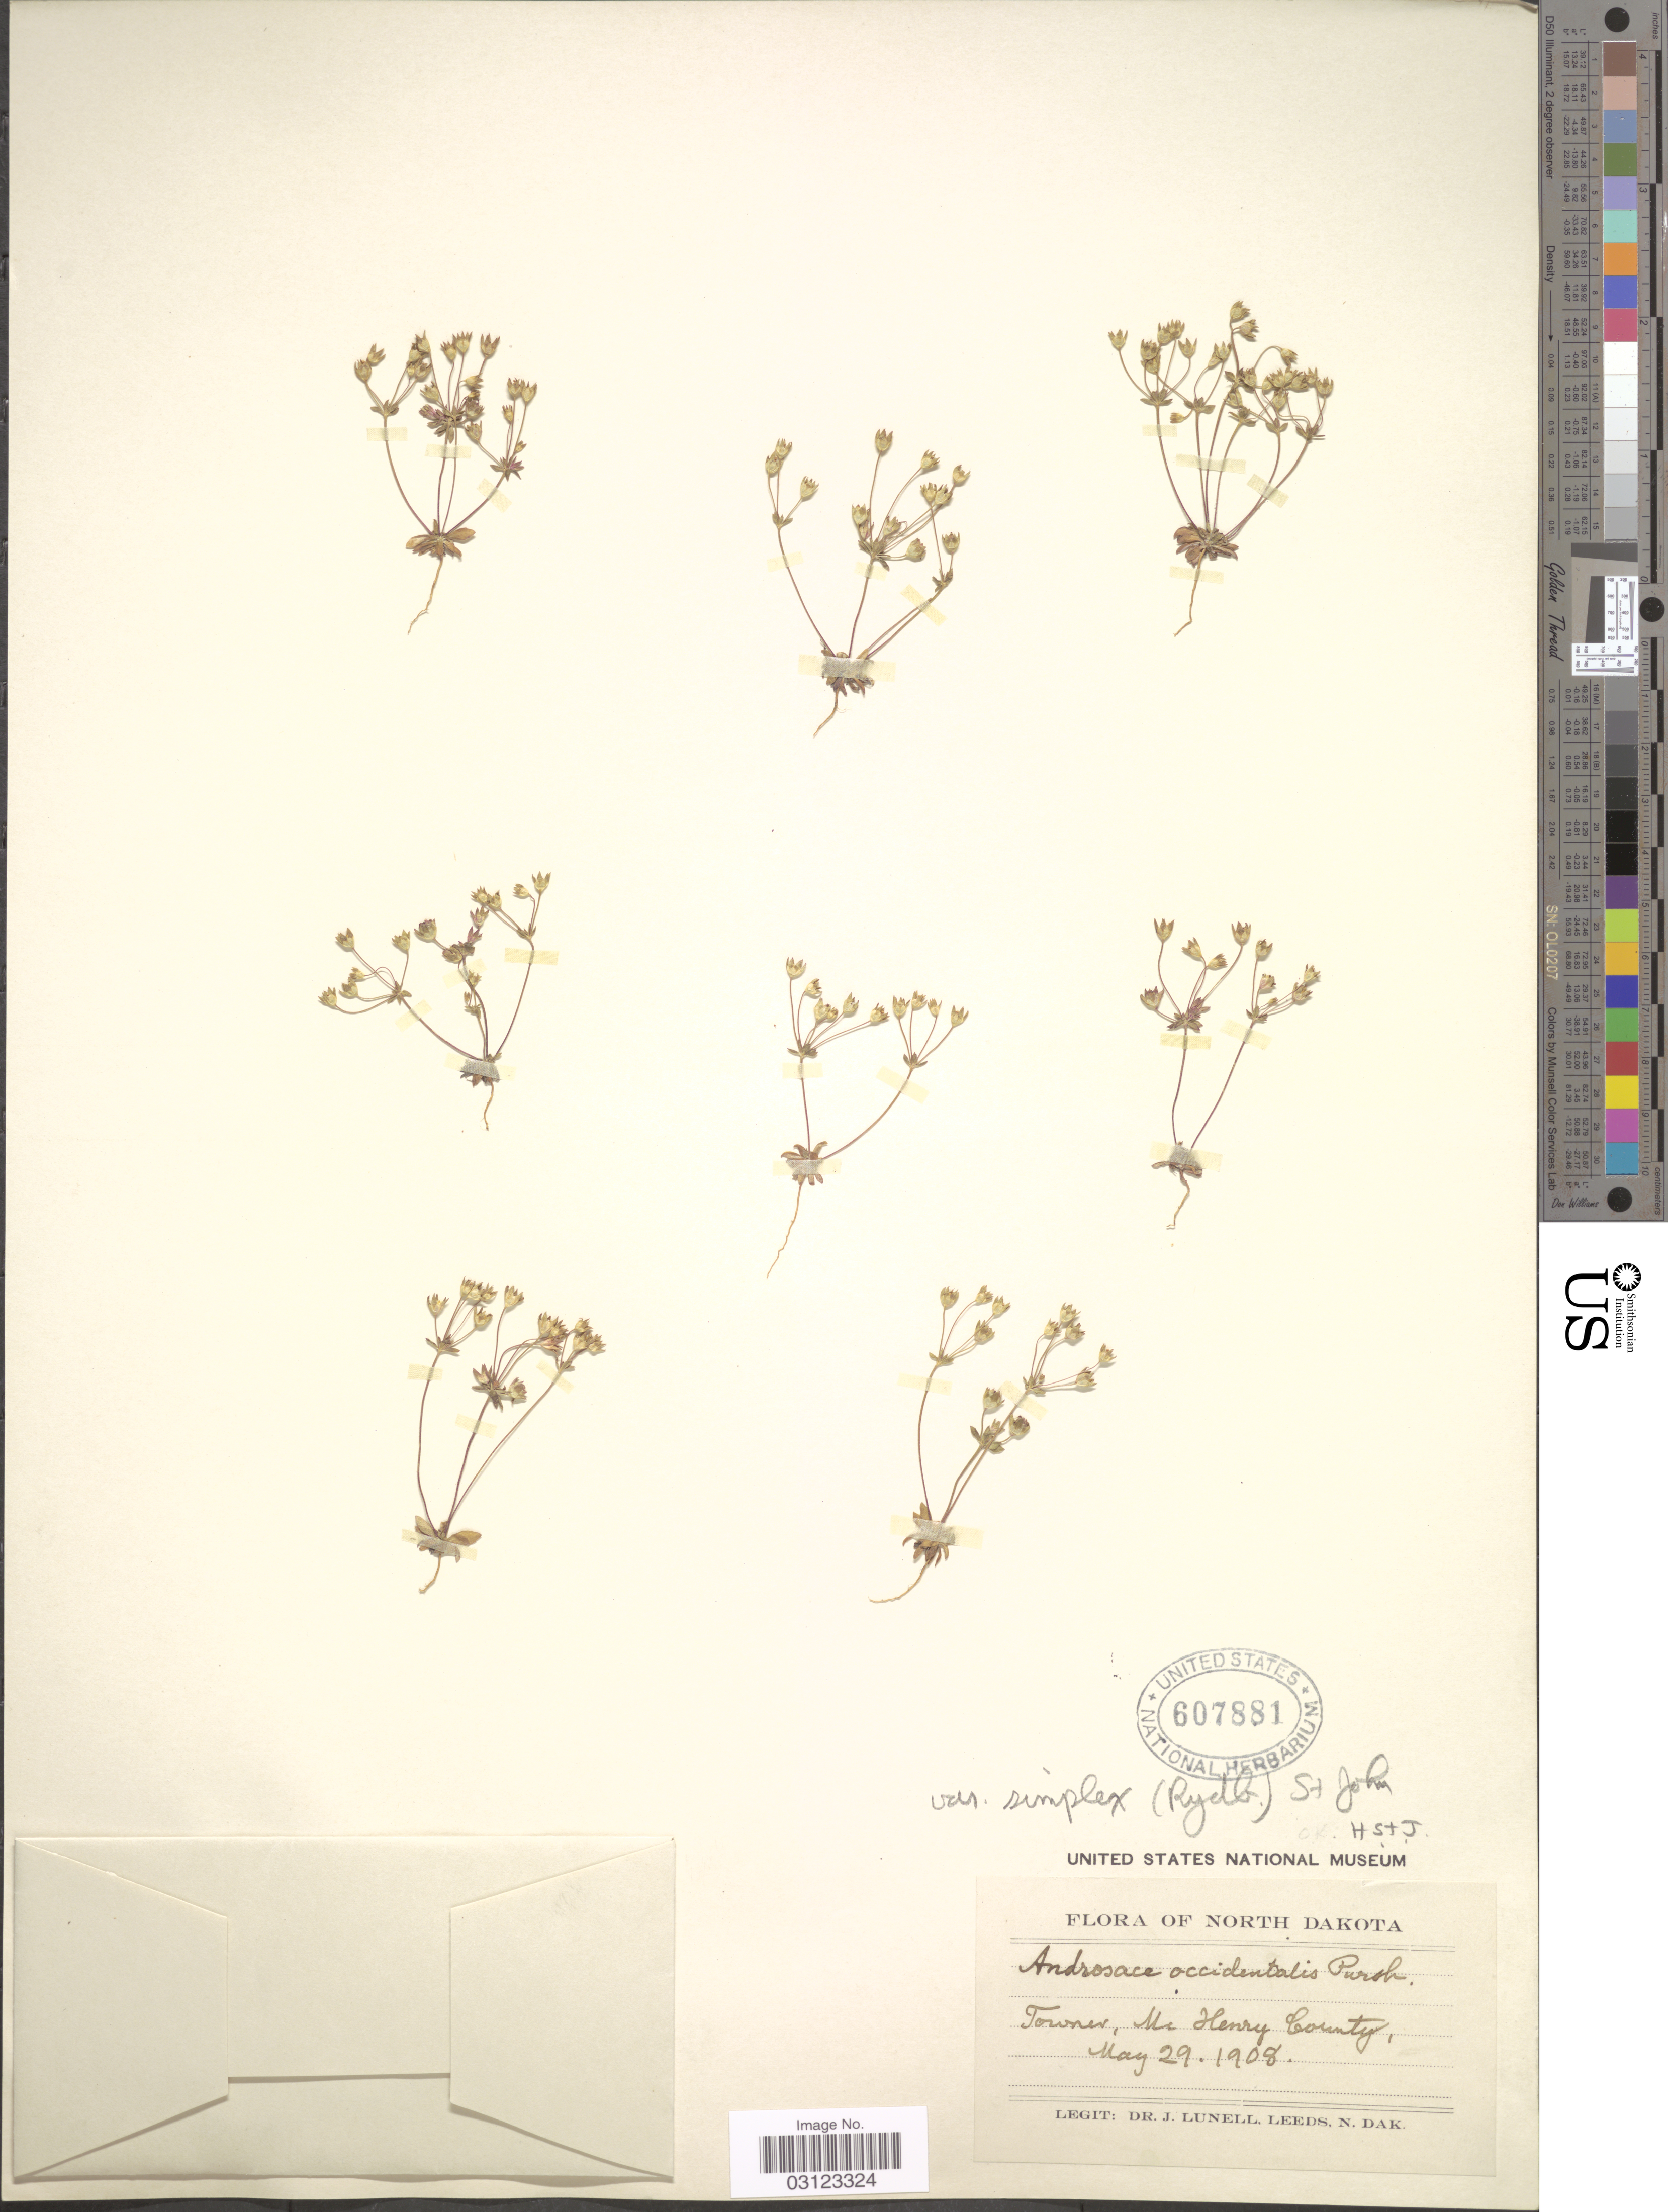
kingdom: Plantae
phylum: Tracheophyta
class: Magnoliopsida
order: Ericales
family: Primulaceae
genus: Androsace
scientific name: Androsace occidentalis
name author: (Pursh) Pursh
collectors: J. Lunell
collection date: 1908-05-29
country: United States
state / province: North Dakota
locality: Towner, McHenry County.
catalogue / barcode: US 607881